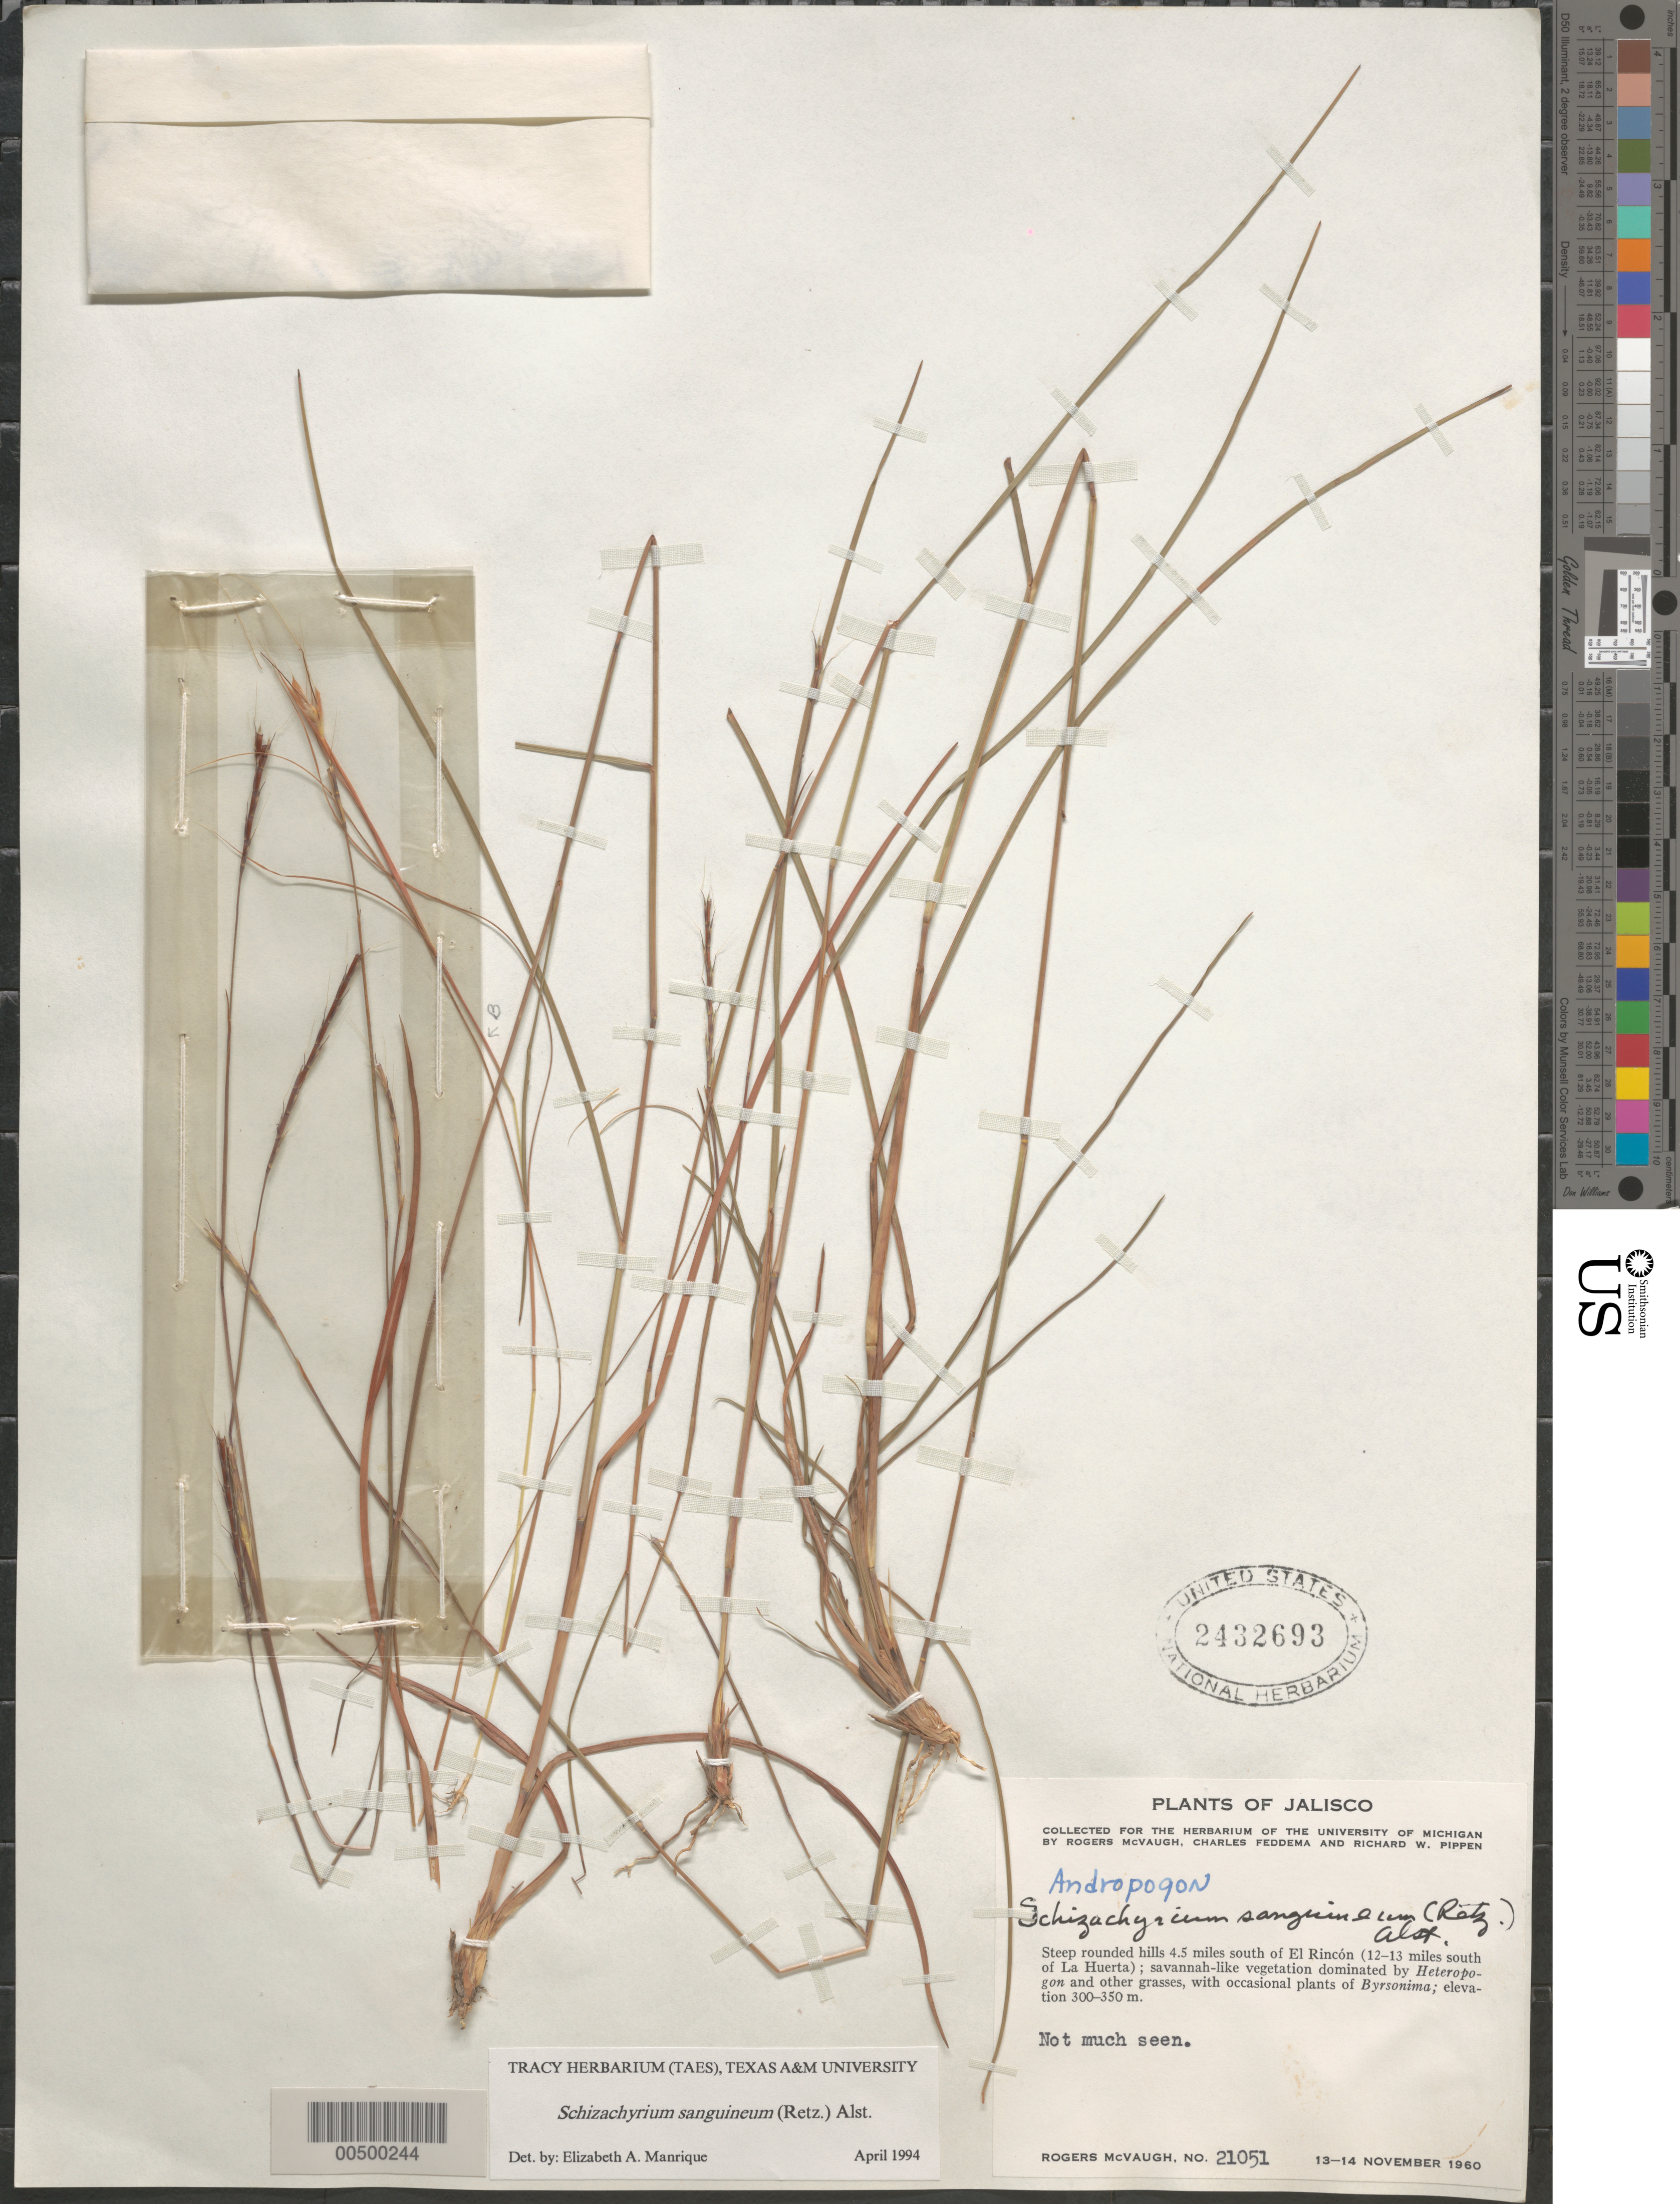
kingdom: Plantae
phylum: Tracheophyta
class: Liliopsida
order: Poales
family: Poaceae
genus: Schizachyrium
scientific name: Schizachyrium sanguineum var. sanguineum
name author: (Retz.) Alston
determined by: Manrique, E. A.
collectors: R. McVaugh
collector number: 21051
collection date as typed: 13 Nov 1960 to 14 Nov 1960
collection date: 1960-11-13/1960-11-14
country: Mexico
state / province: Jalisco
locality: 4.5 mi S of El Rincón (12-13 mi S of La Huerta)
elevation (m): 300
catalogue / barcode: US 2432693